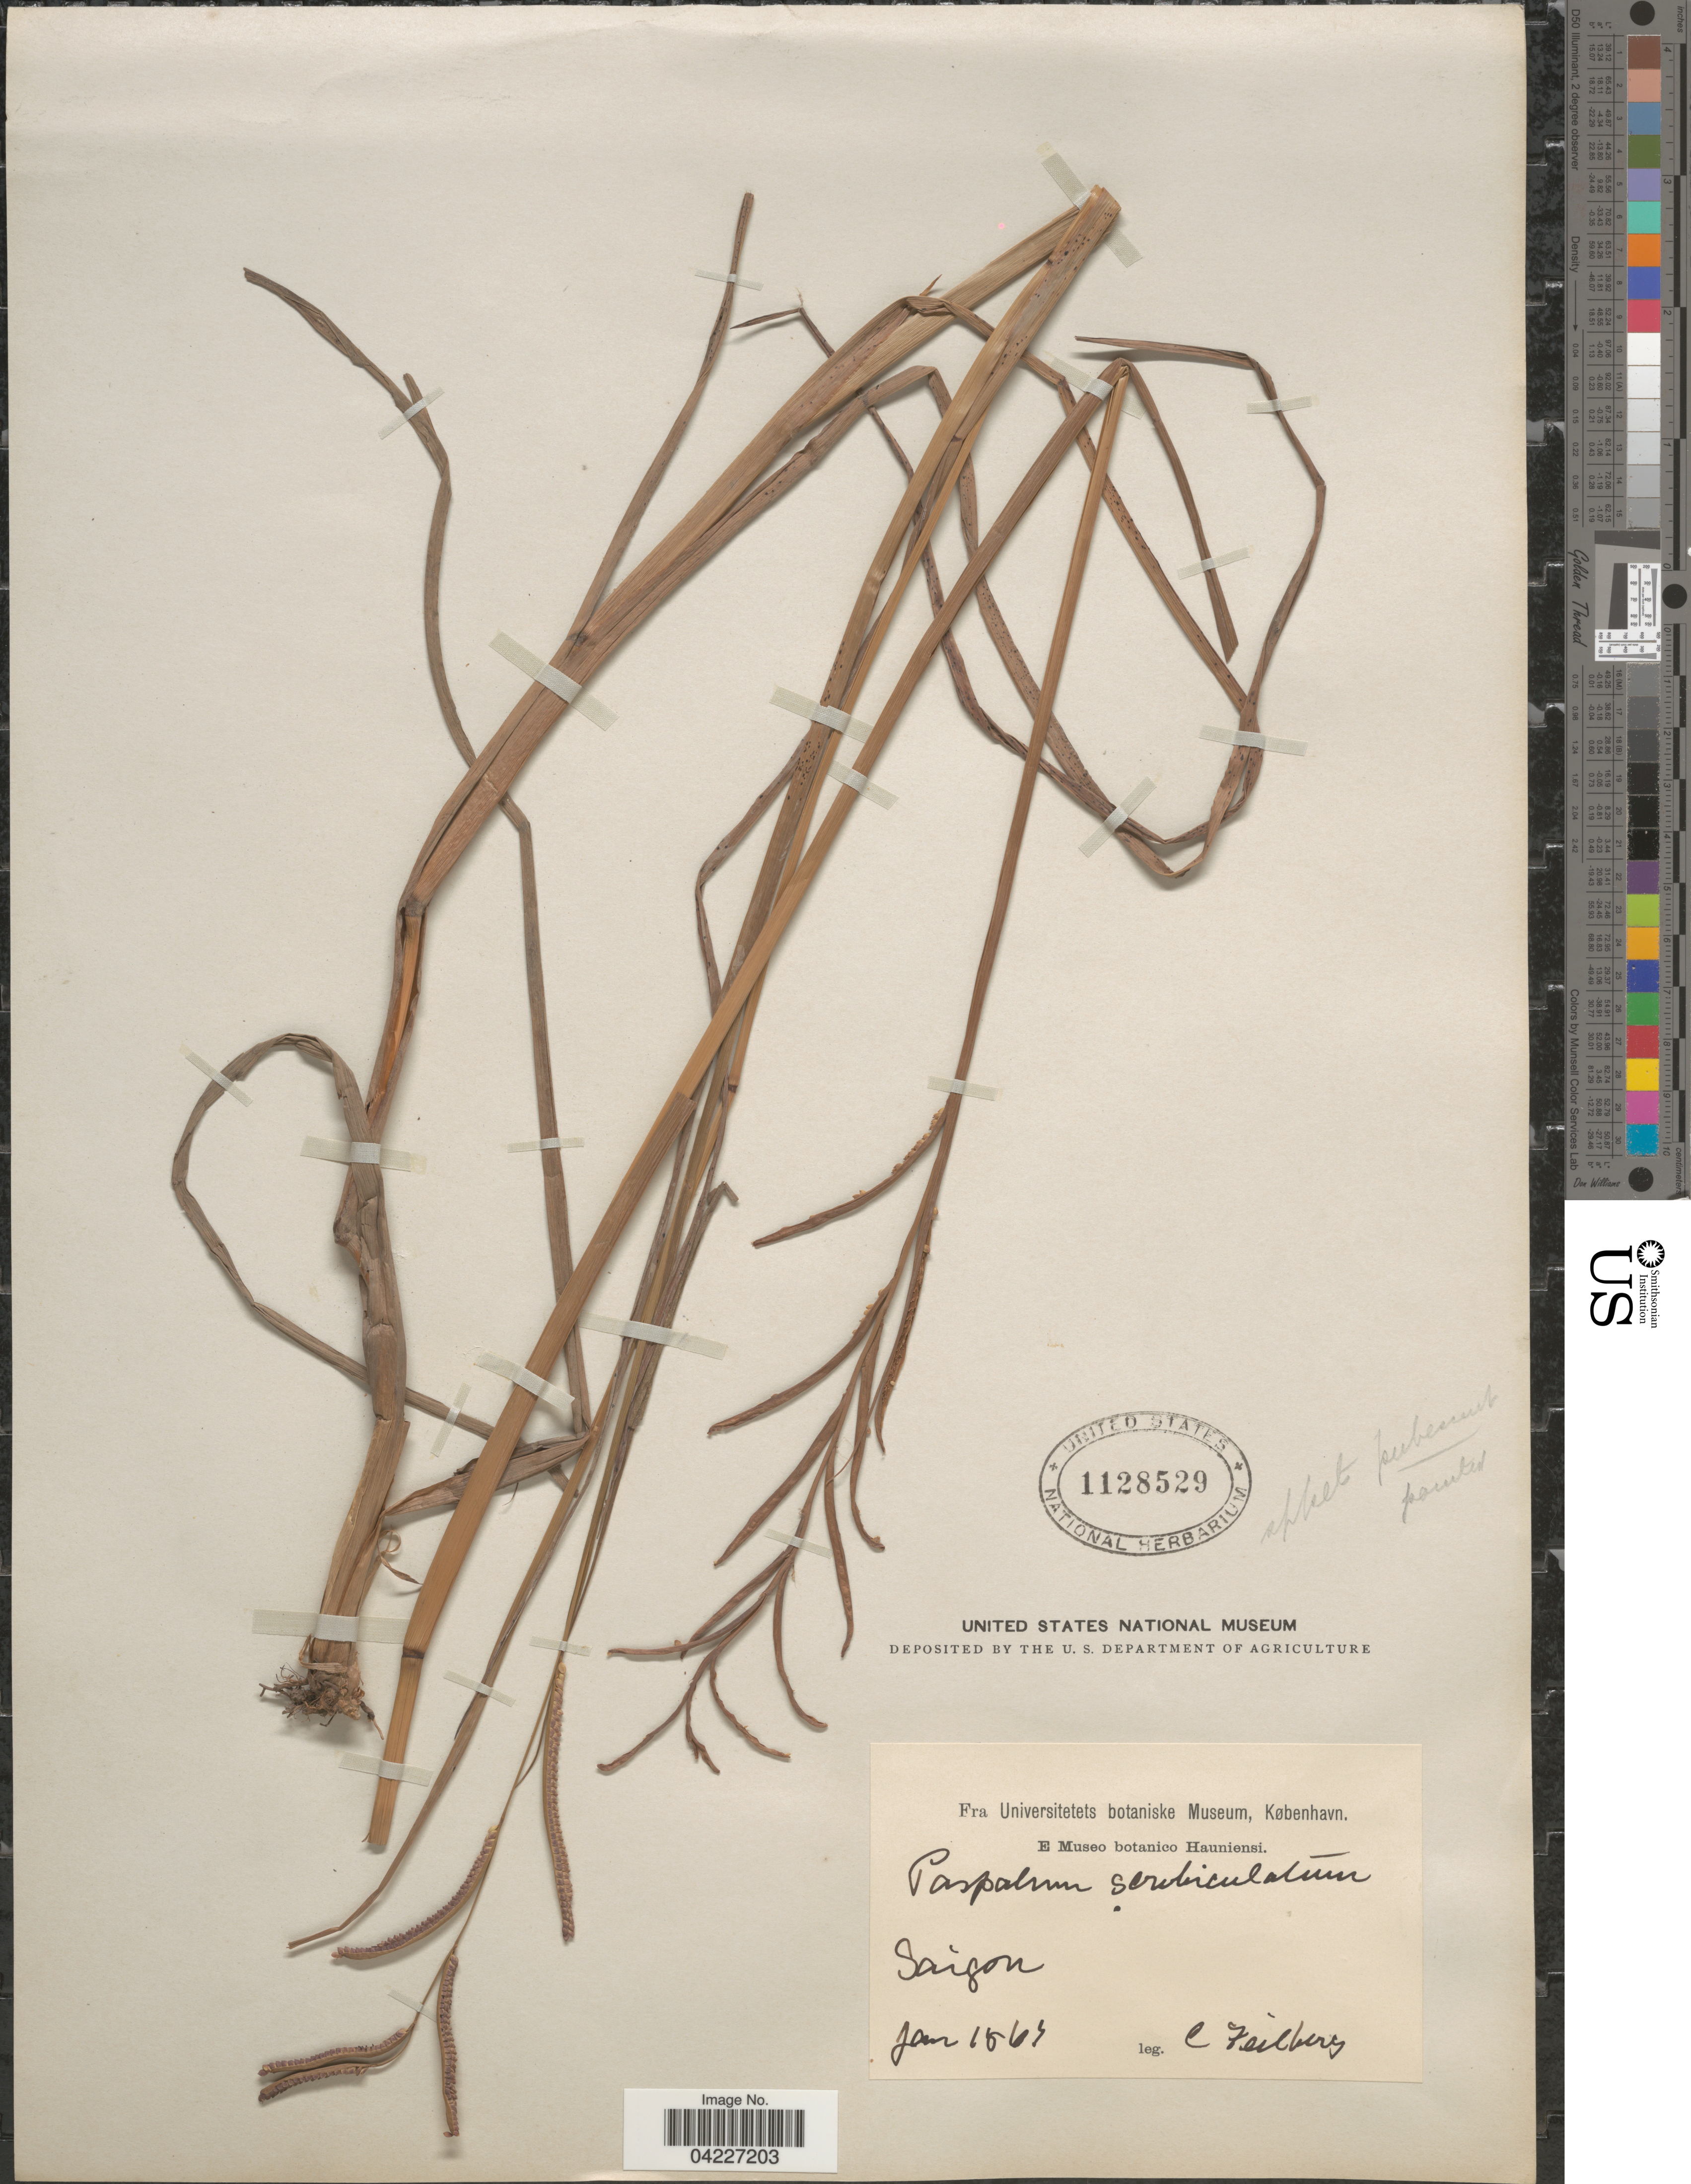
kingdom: Plantae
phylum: Tracheophyta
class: Liliopsida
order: Poales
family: Poaceae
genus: Paspalum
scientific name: Paspalum longifolium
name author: Roxb.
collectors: C. Feilberg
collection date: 1865-01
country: Vietnam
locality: Saigon.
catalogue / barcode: US 1128529